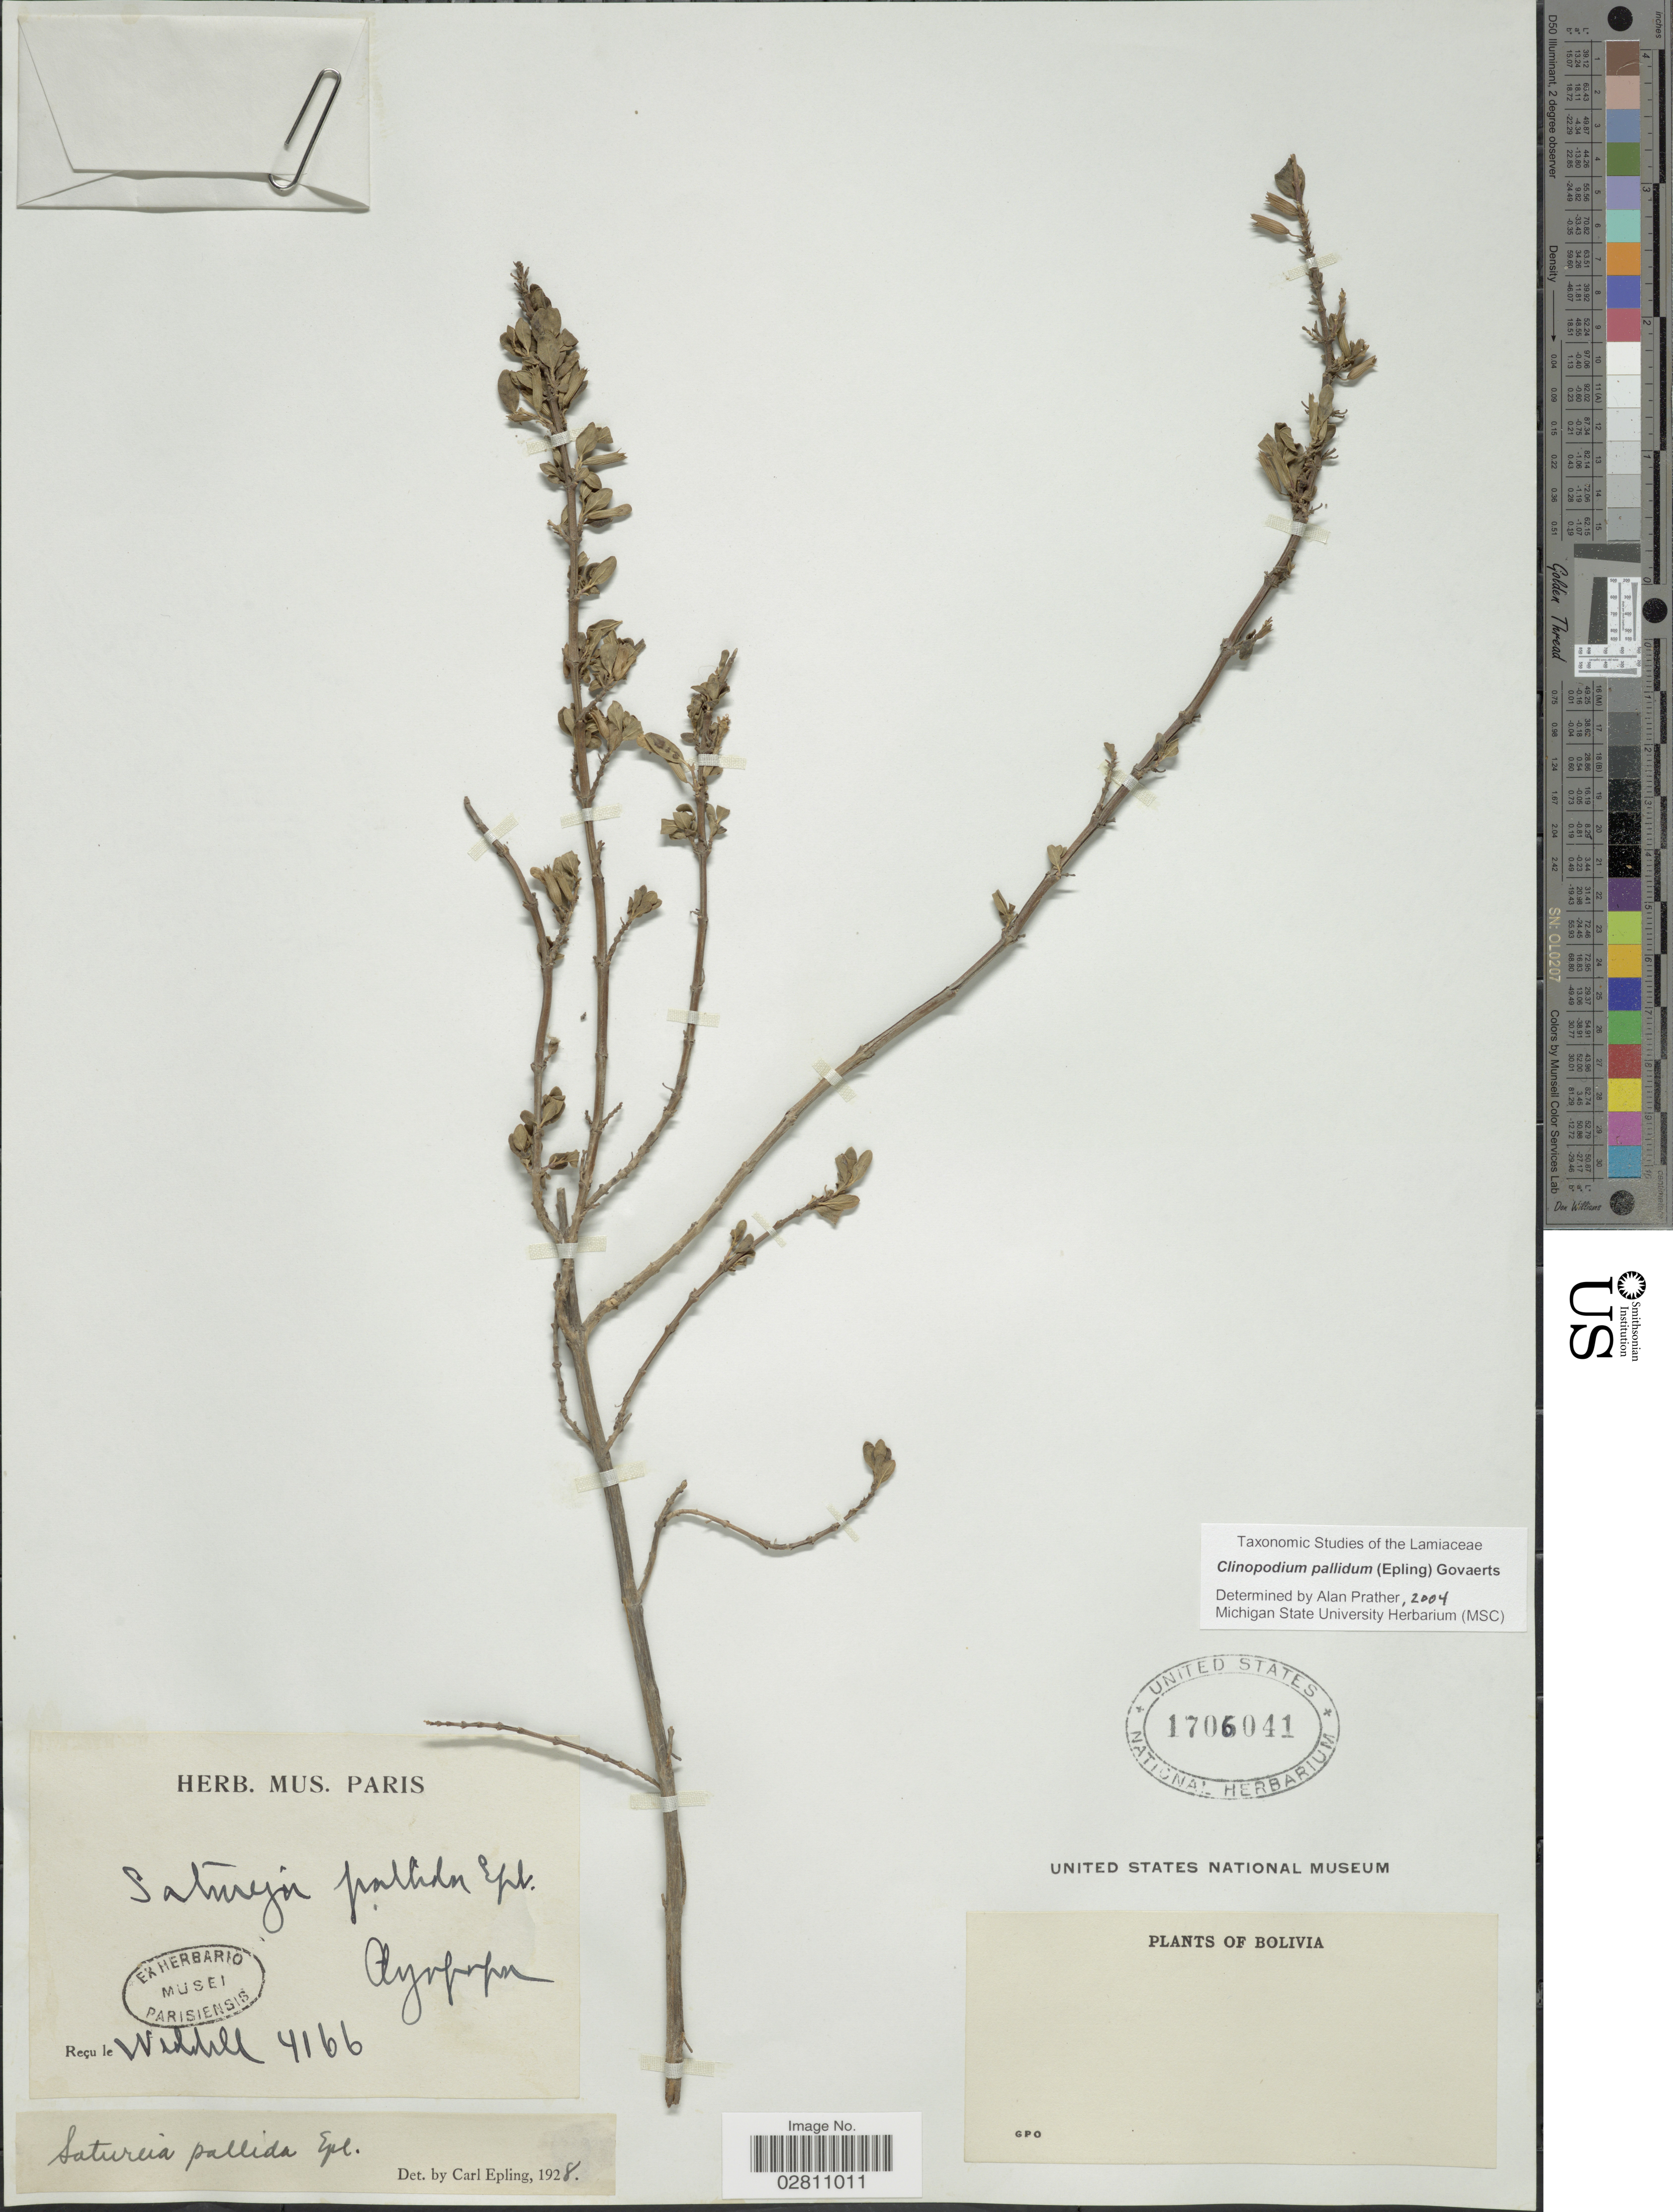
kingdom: Plantae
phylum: Tracheophyta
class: Magnoliopsida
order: Lamiales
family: Lamiaceae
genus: Clinopodium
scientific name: Clinopodium pallidum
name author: (Epling) Govaerts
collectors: -. Weddell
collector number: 4166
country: Bolivia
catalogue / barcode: US 1706041